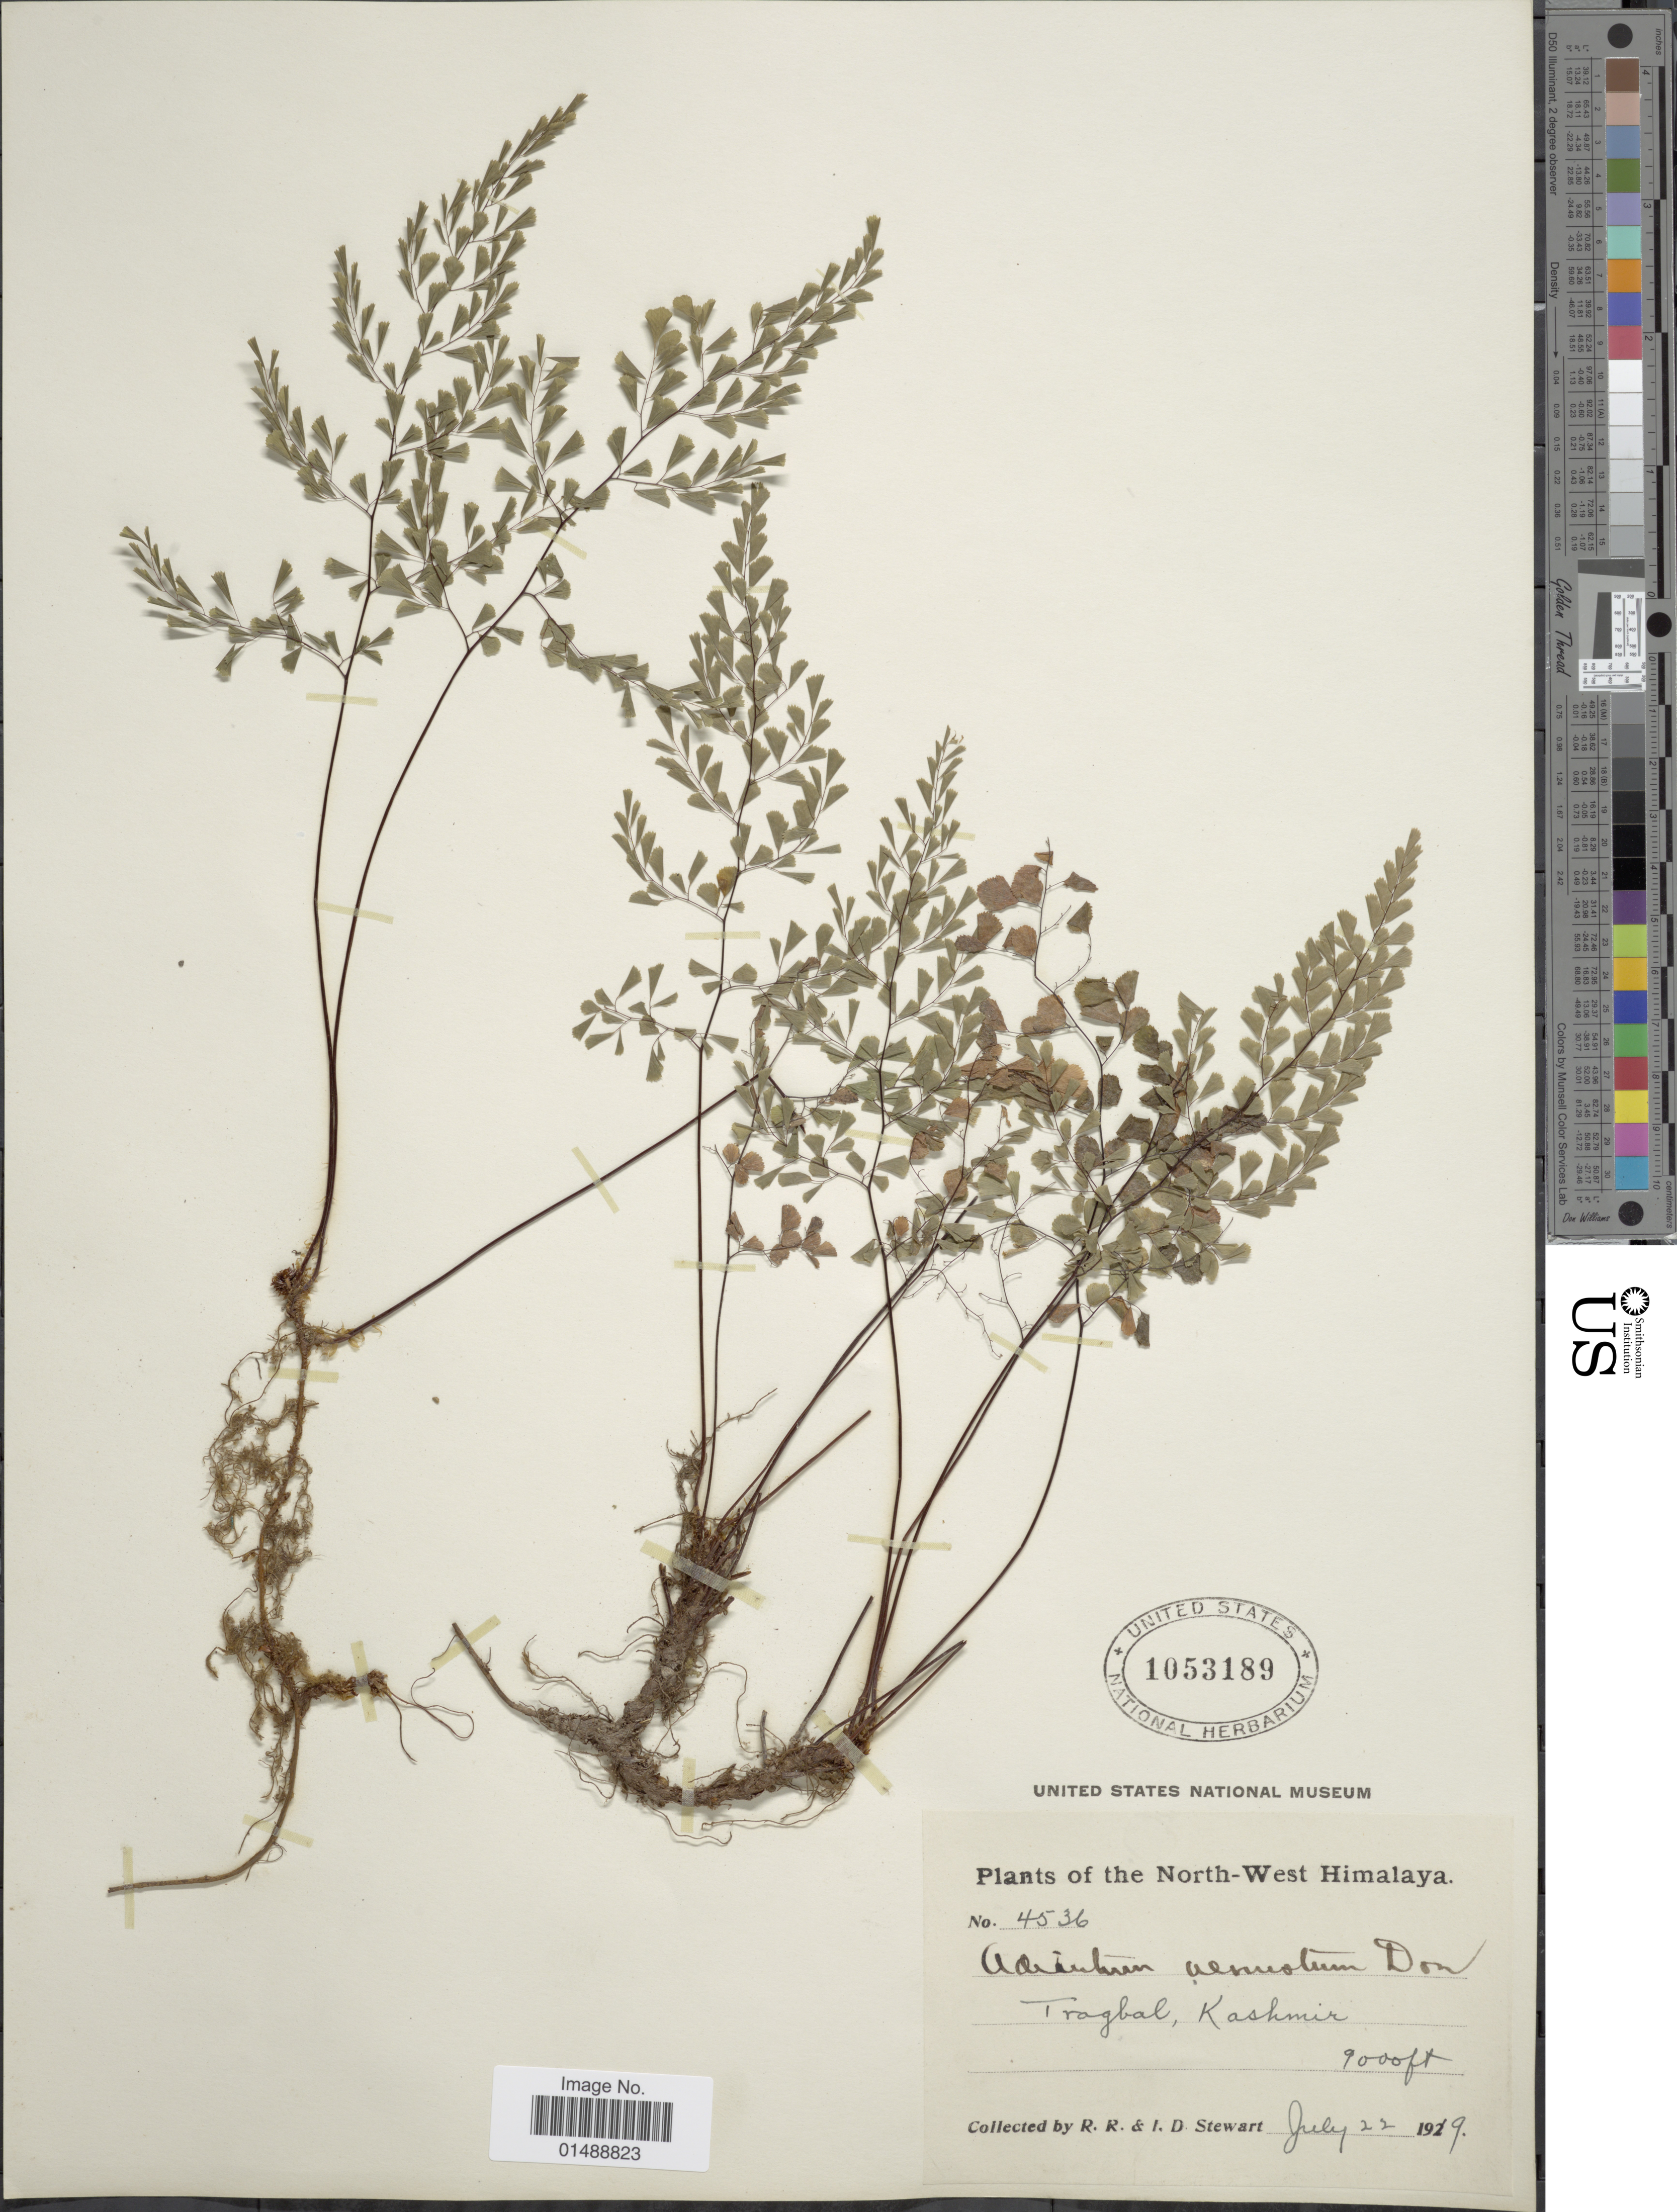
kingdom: Plantae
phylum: Tracheophyta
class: Polypodiopsida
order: Polypodiales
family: Pteridaceae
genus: Adiantum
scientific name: Adiantum venustum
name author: D. Don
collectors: R. R. Stewart & I. Stewart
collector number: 4536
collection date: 1919-07-22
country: India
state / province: Jammu and Kashmir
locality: Tragbal. Kashmir, North-West Himalaya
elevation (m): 2743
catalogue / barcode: US 1053189